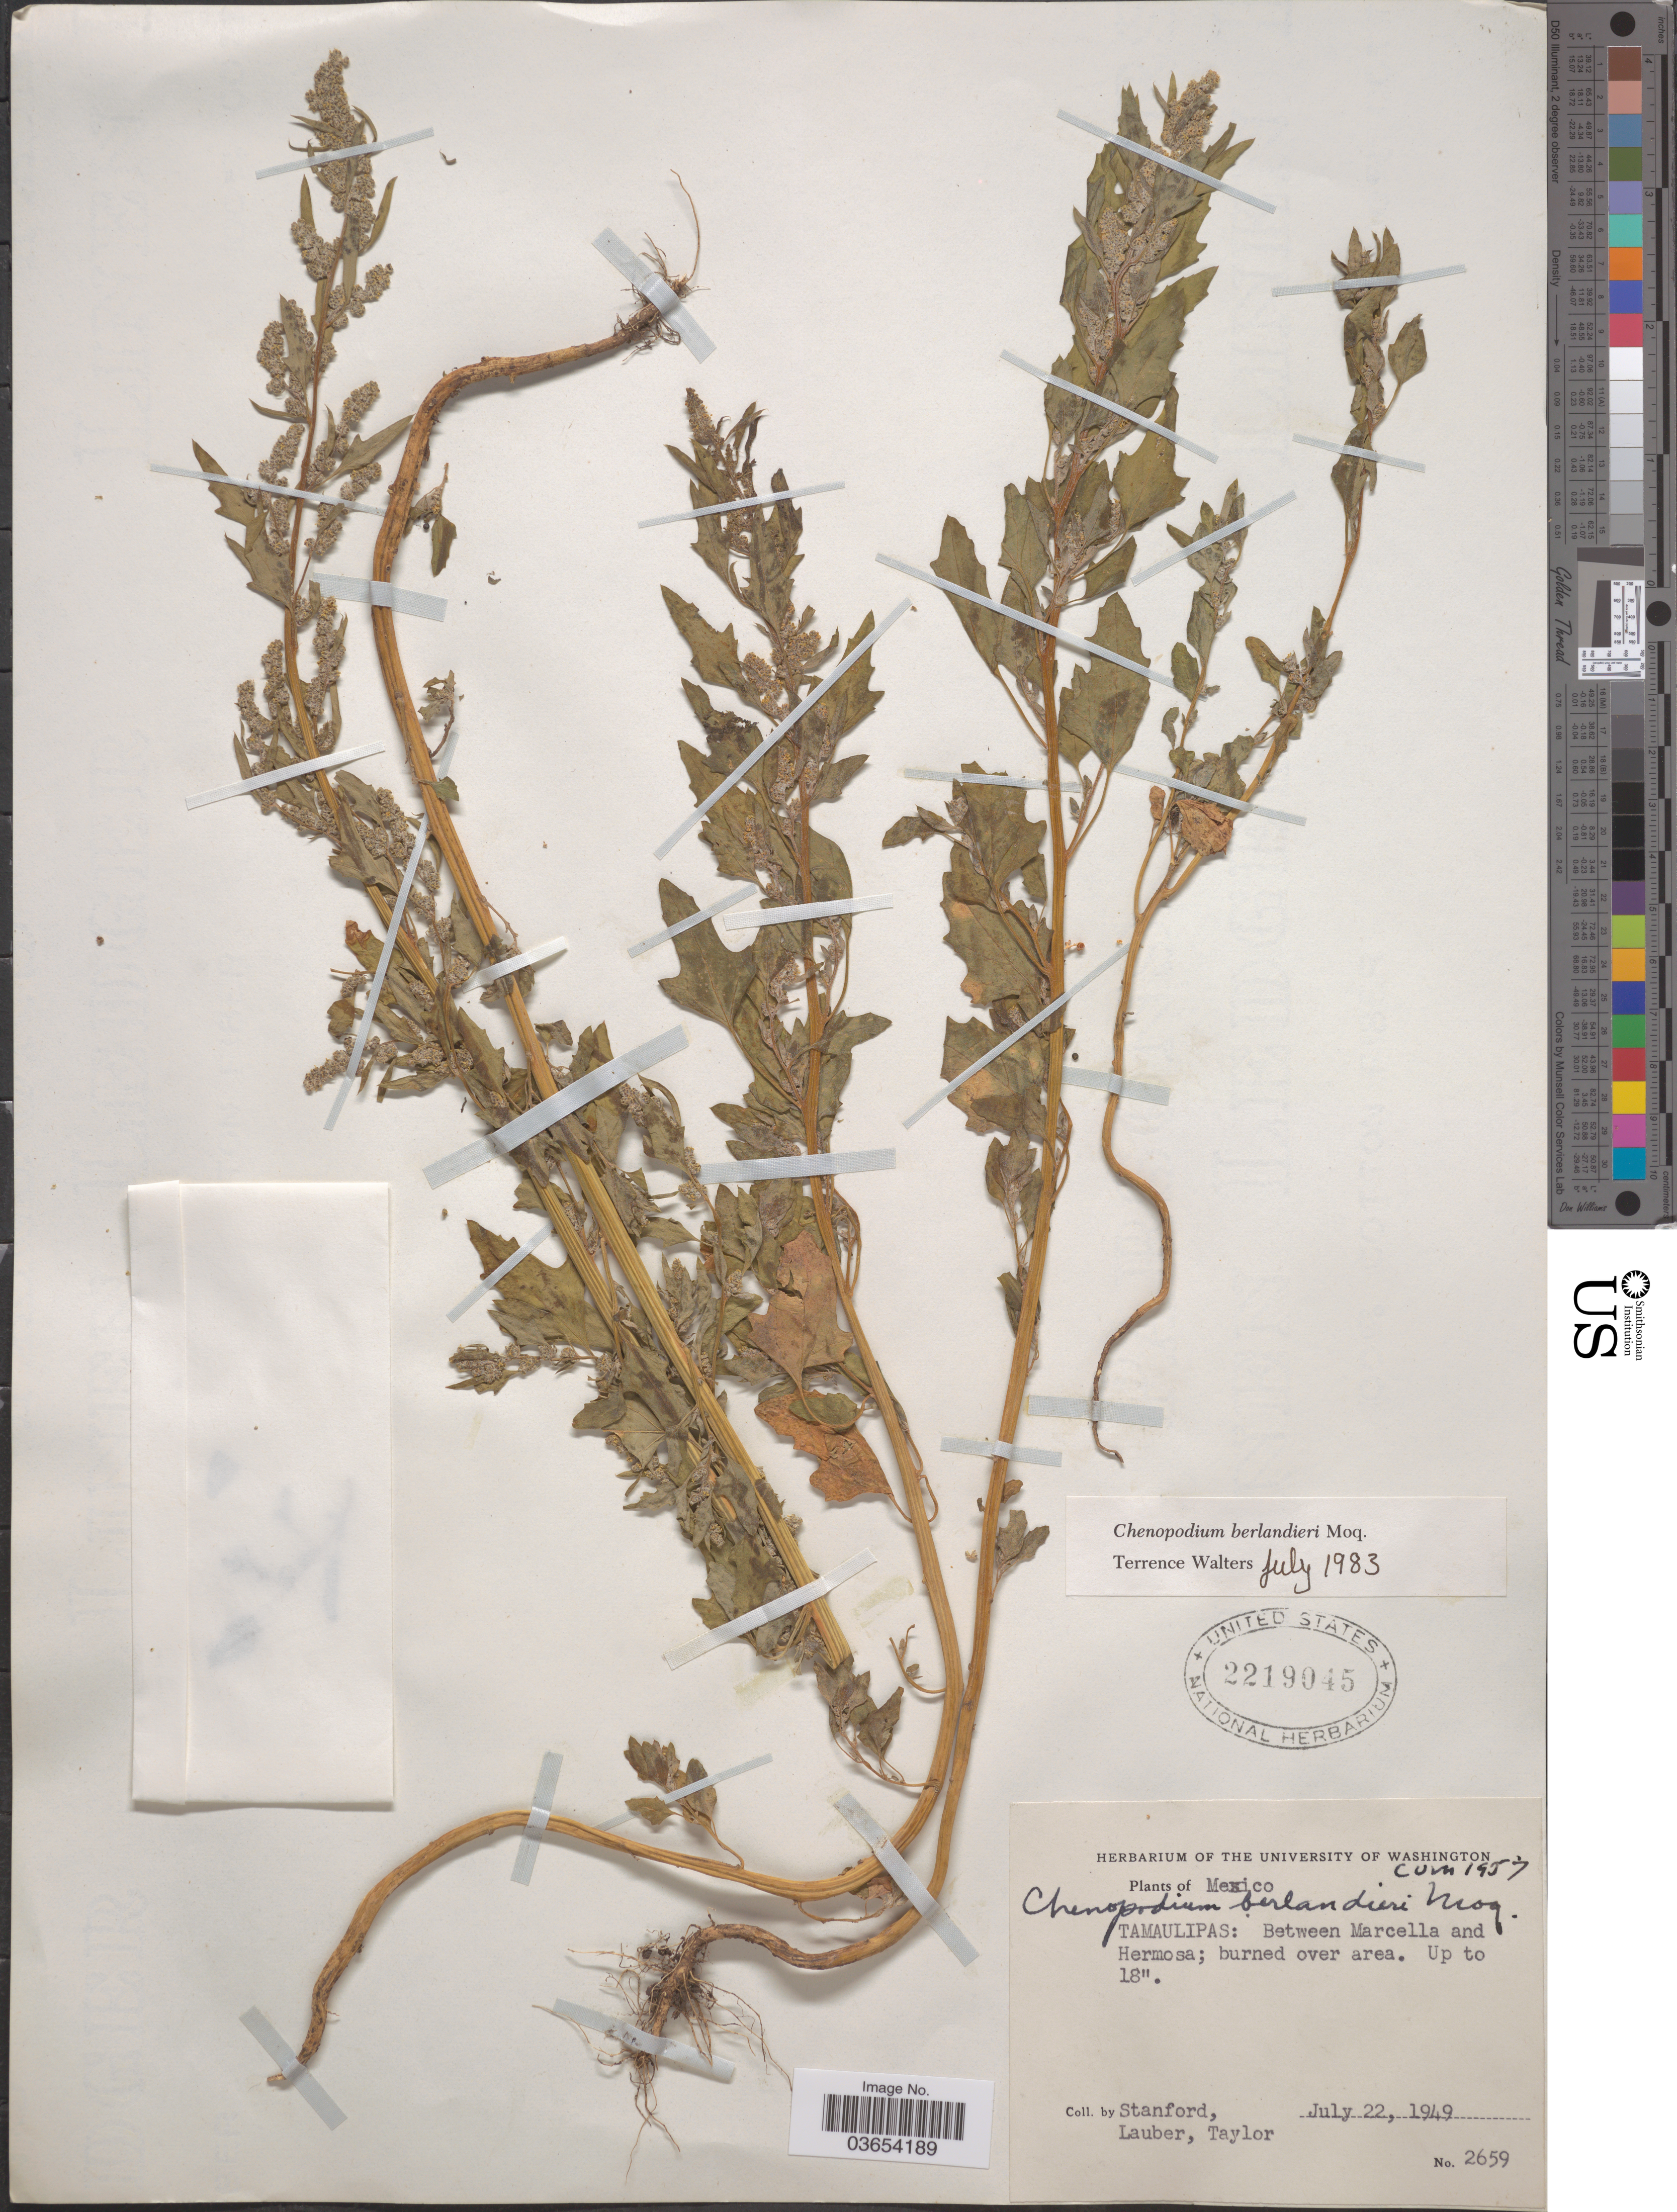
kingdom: Plantae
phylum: Tracheophyta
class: Magnoliopsida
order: Caryophyllales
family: Amaranthaceae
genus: Chenopodium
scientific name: Chenopodium berlandieri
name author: Moq.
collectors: -. Stanford, Lauber, -- & -- Taylor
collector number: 2659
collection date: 1949-07-22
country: Mexico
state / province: Tamaulipas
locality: Between Marcella and Hermosa.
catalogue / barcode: US 2219045